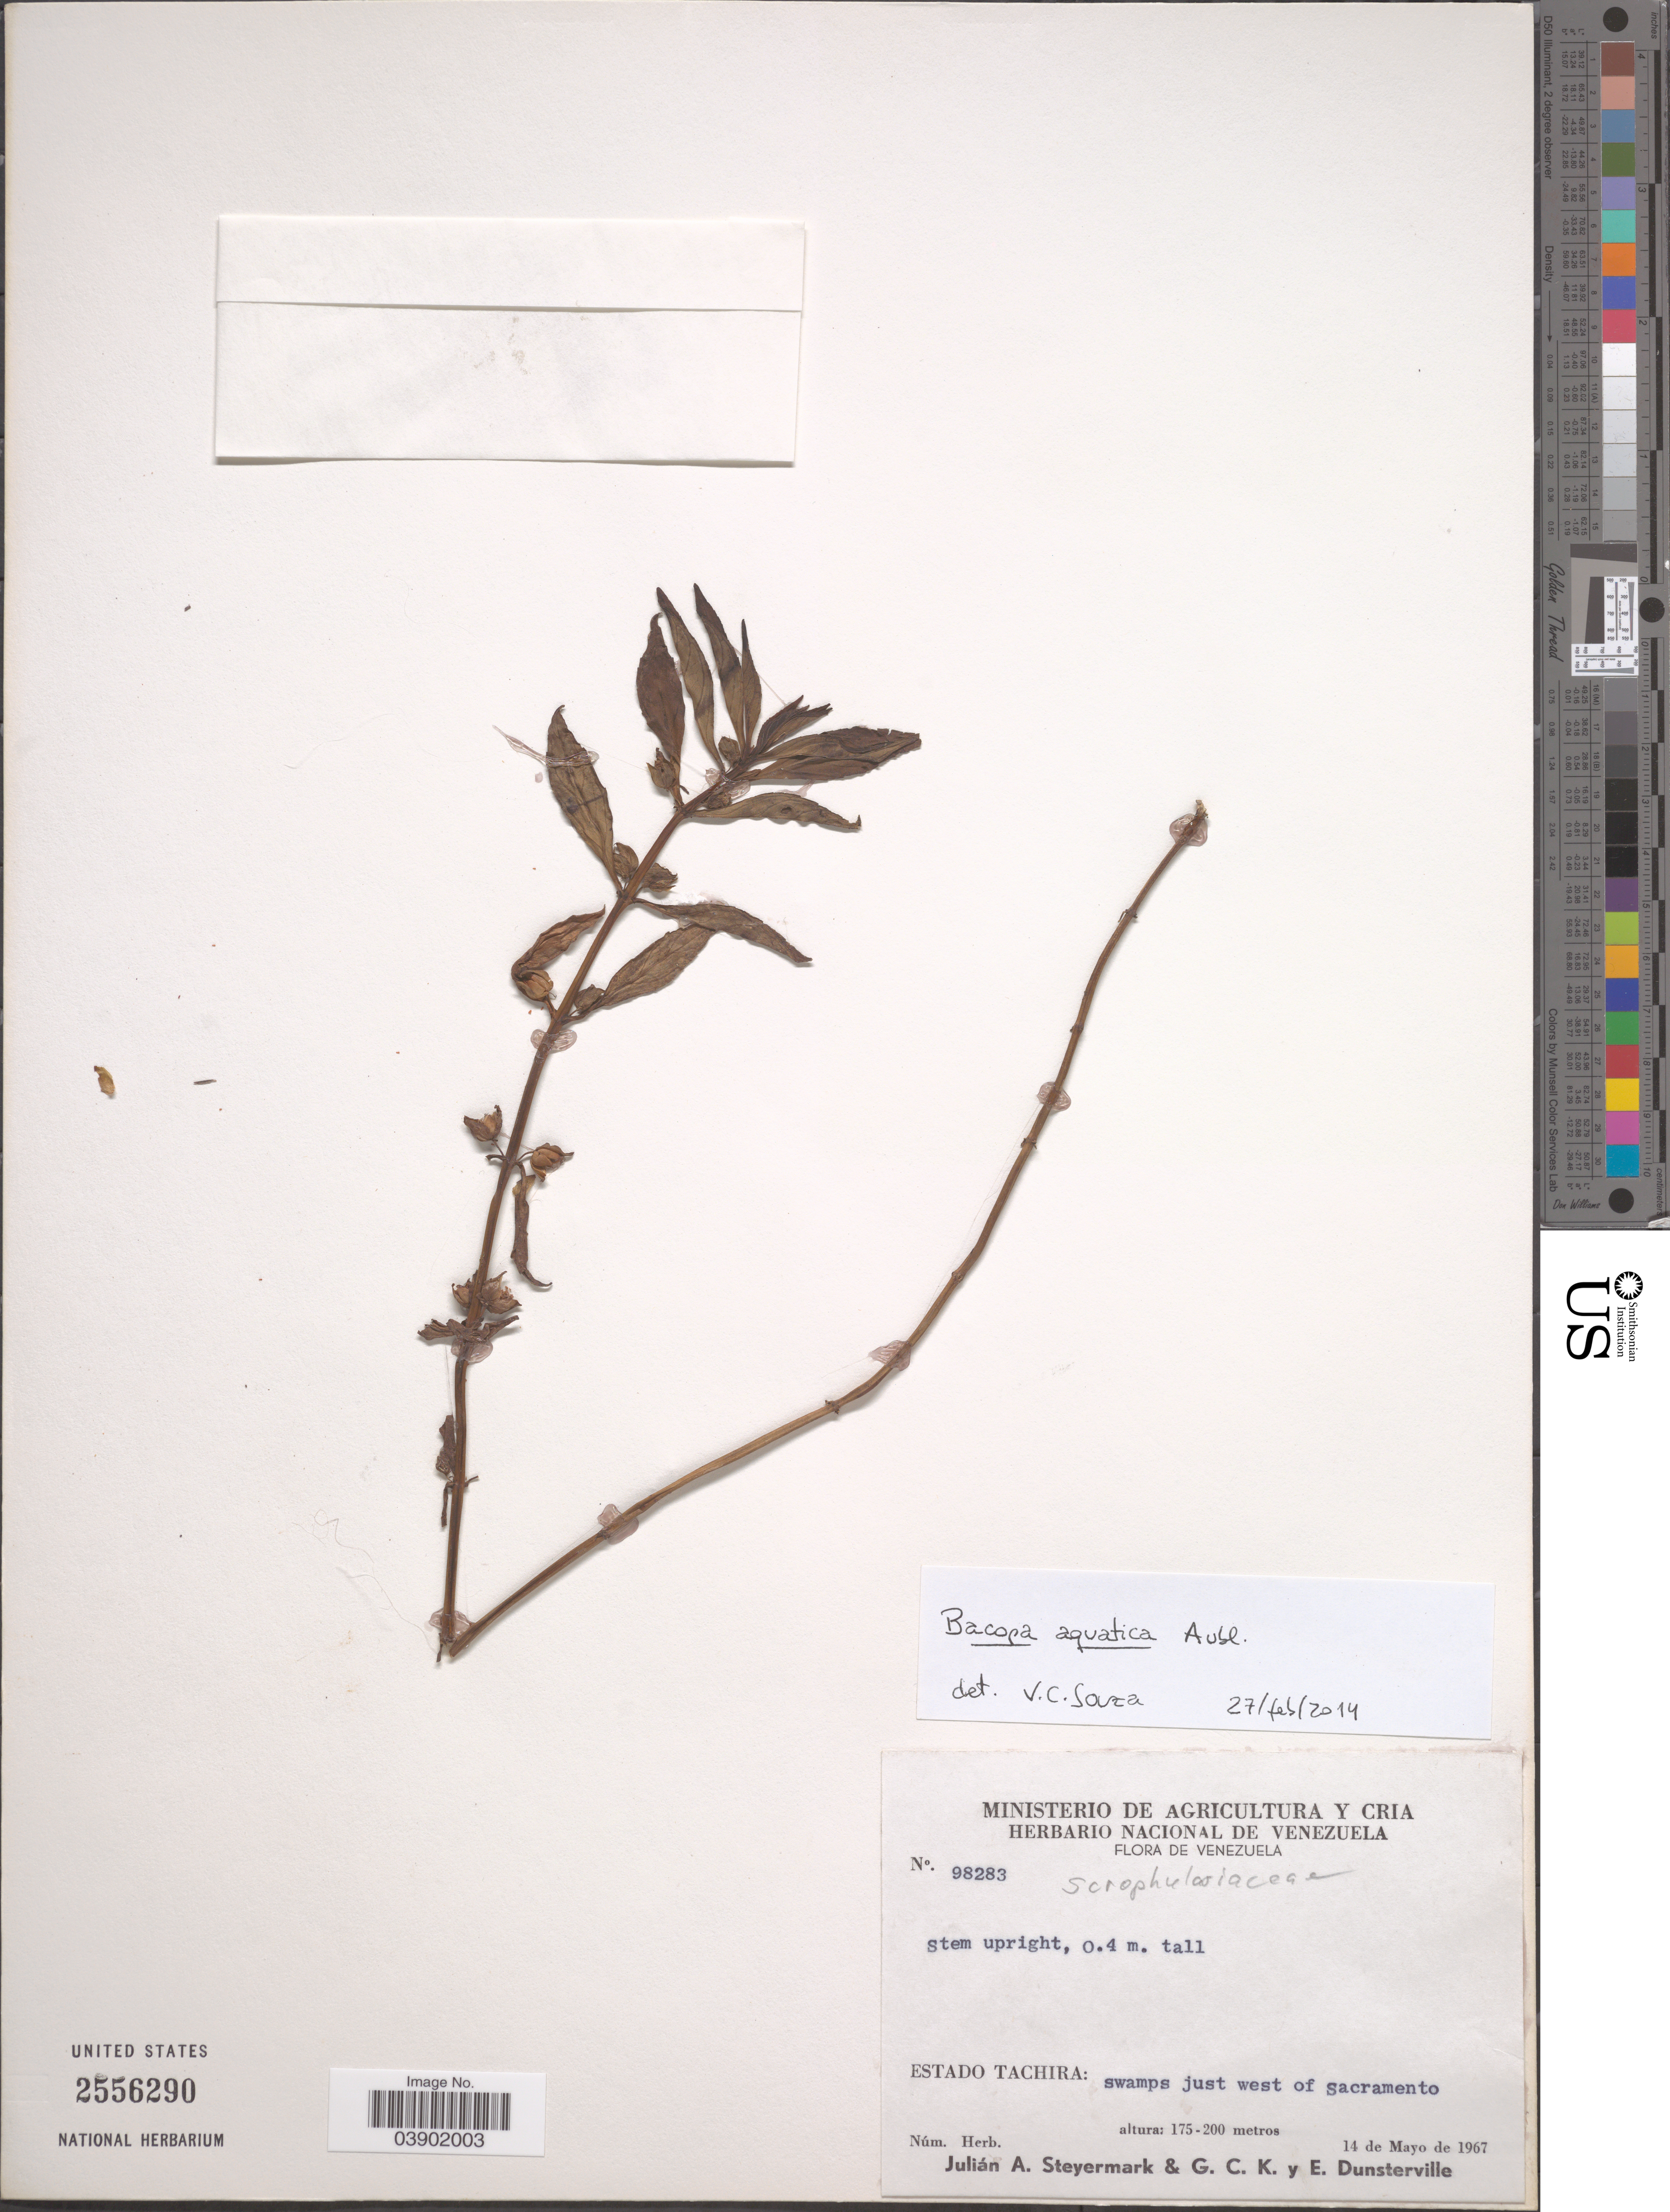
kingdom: Plantae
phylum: Tracheophyta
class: Magnoliopsida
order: Lamiales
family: Plantaginaceae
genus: Bacopa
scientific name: Bacopa aquatica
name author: Aubl.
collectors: J. Steyermark, G. C. K. Dunsterville & E. Dunsterville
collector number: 98283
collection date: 1967-05-14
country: Venezuela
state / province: Tachira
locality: Swamps just west of Sacramento.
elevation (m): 175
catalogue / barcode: US 2556290